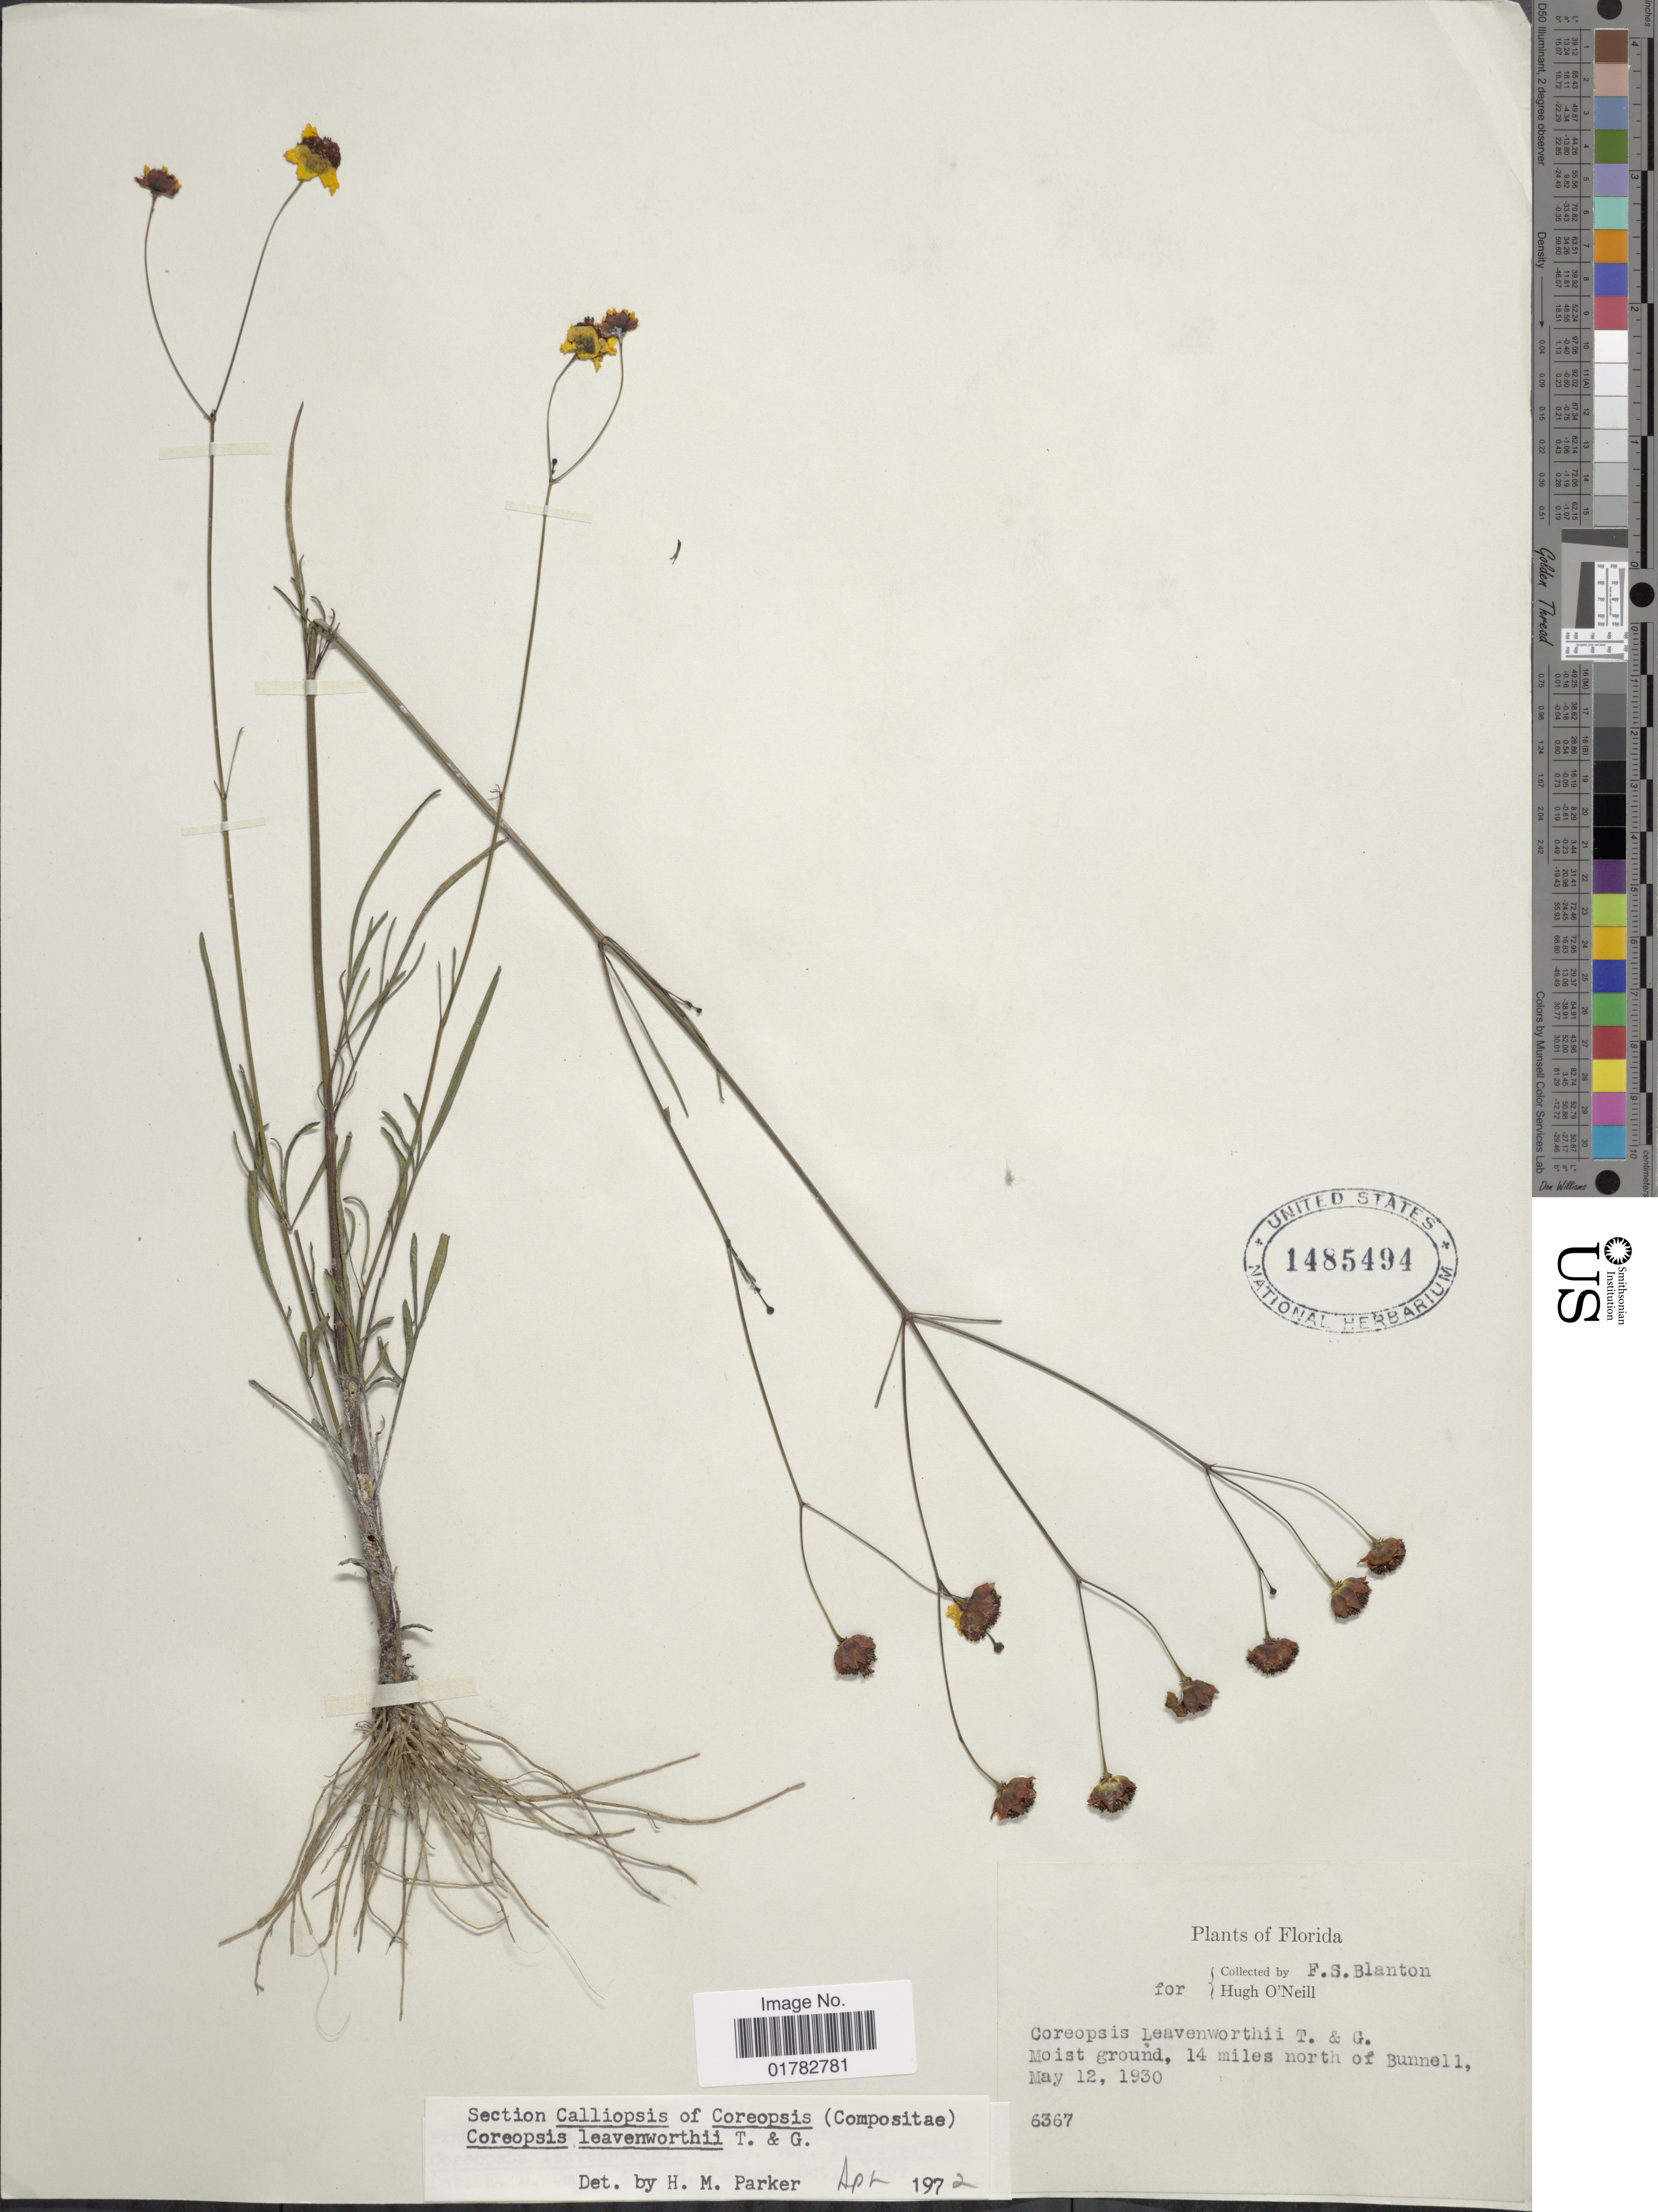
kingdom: Plantae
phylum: Tracheophyta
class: Magnoliopsida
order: Asterales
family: Asteraceae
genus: Coreopsis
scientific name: Coreopsis leavenworthii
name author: Torr. & A. Gray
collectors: F. S. Blanton & H. O'Neill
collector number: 6367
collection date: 1930-05-12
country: United States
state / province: Florida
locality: Moist ground, 14 miles north of Brunnell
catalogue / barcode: US 1485494